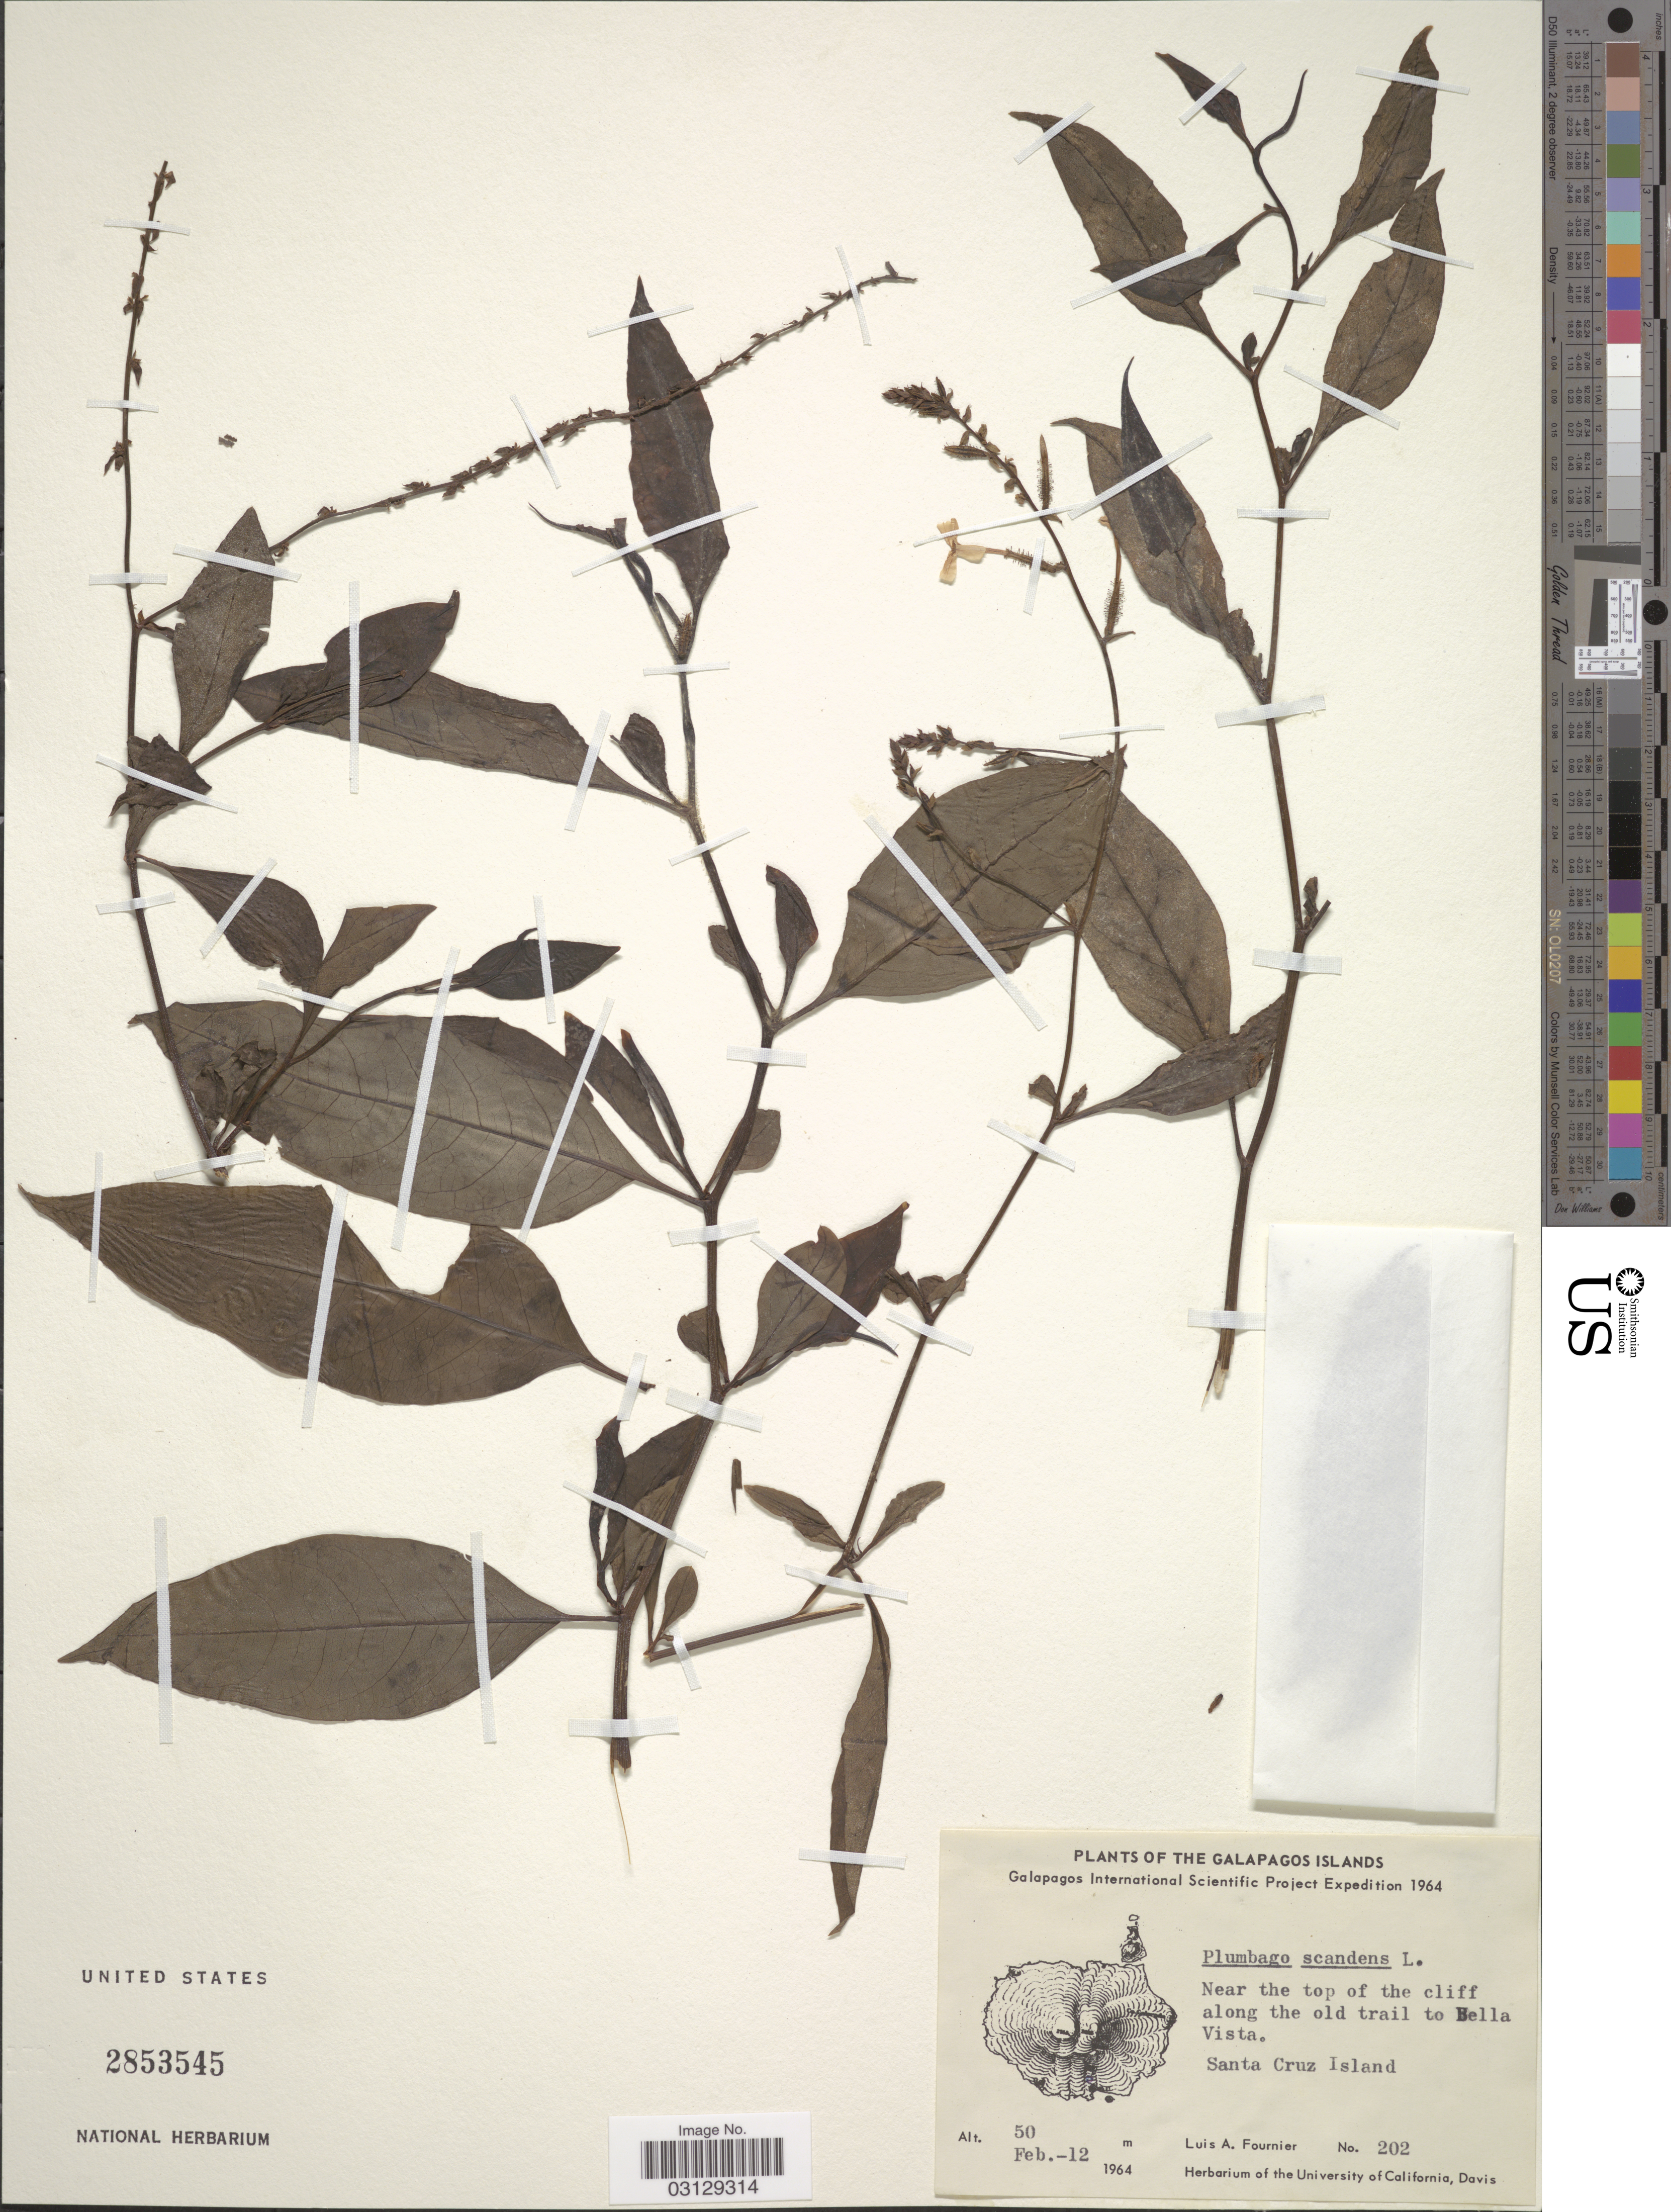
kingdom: Plantae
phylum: Tracheophyta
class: Magnoliopsida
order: Caryophyllales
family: Plumbaginaceae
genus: Plumbago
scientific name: Plumbago scandens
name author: L.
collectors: L. A. Fournier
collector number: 202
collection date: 1964-02-12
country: Ecuador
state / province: Colón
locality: The Galapagos Islands. Near the top of the cliff along the old trail to Bella Vista. Santa Cruz Island.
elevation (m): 50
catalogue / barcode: US 2853545